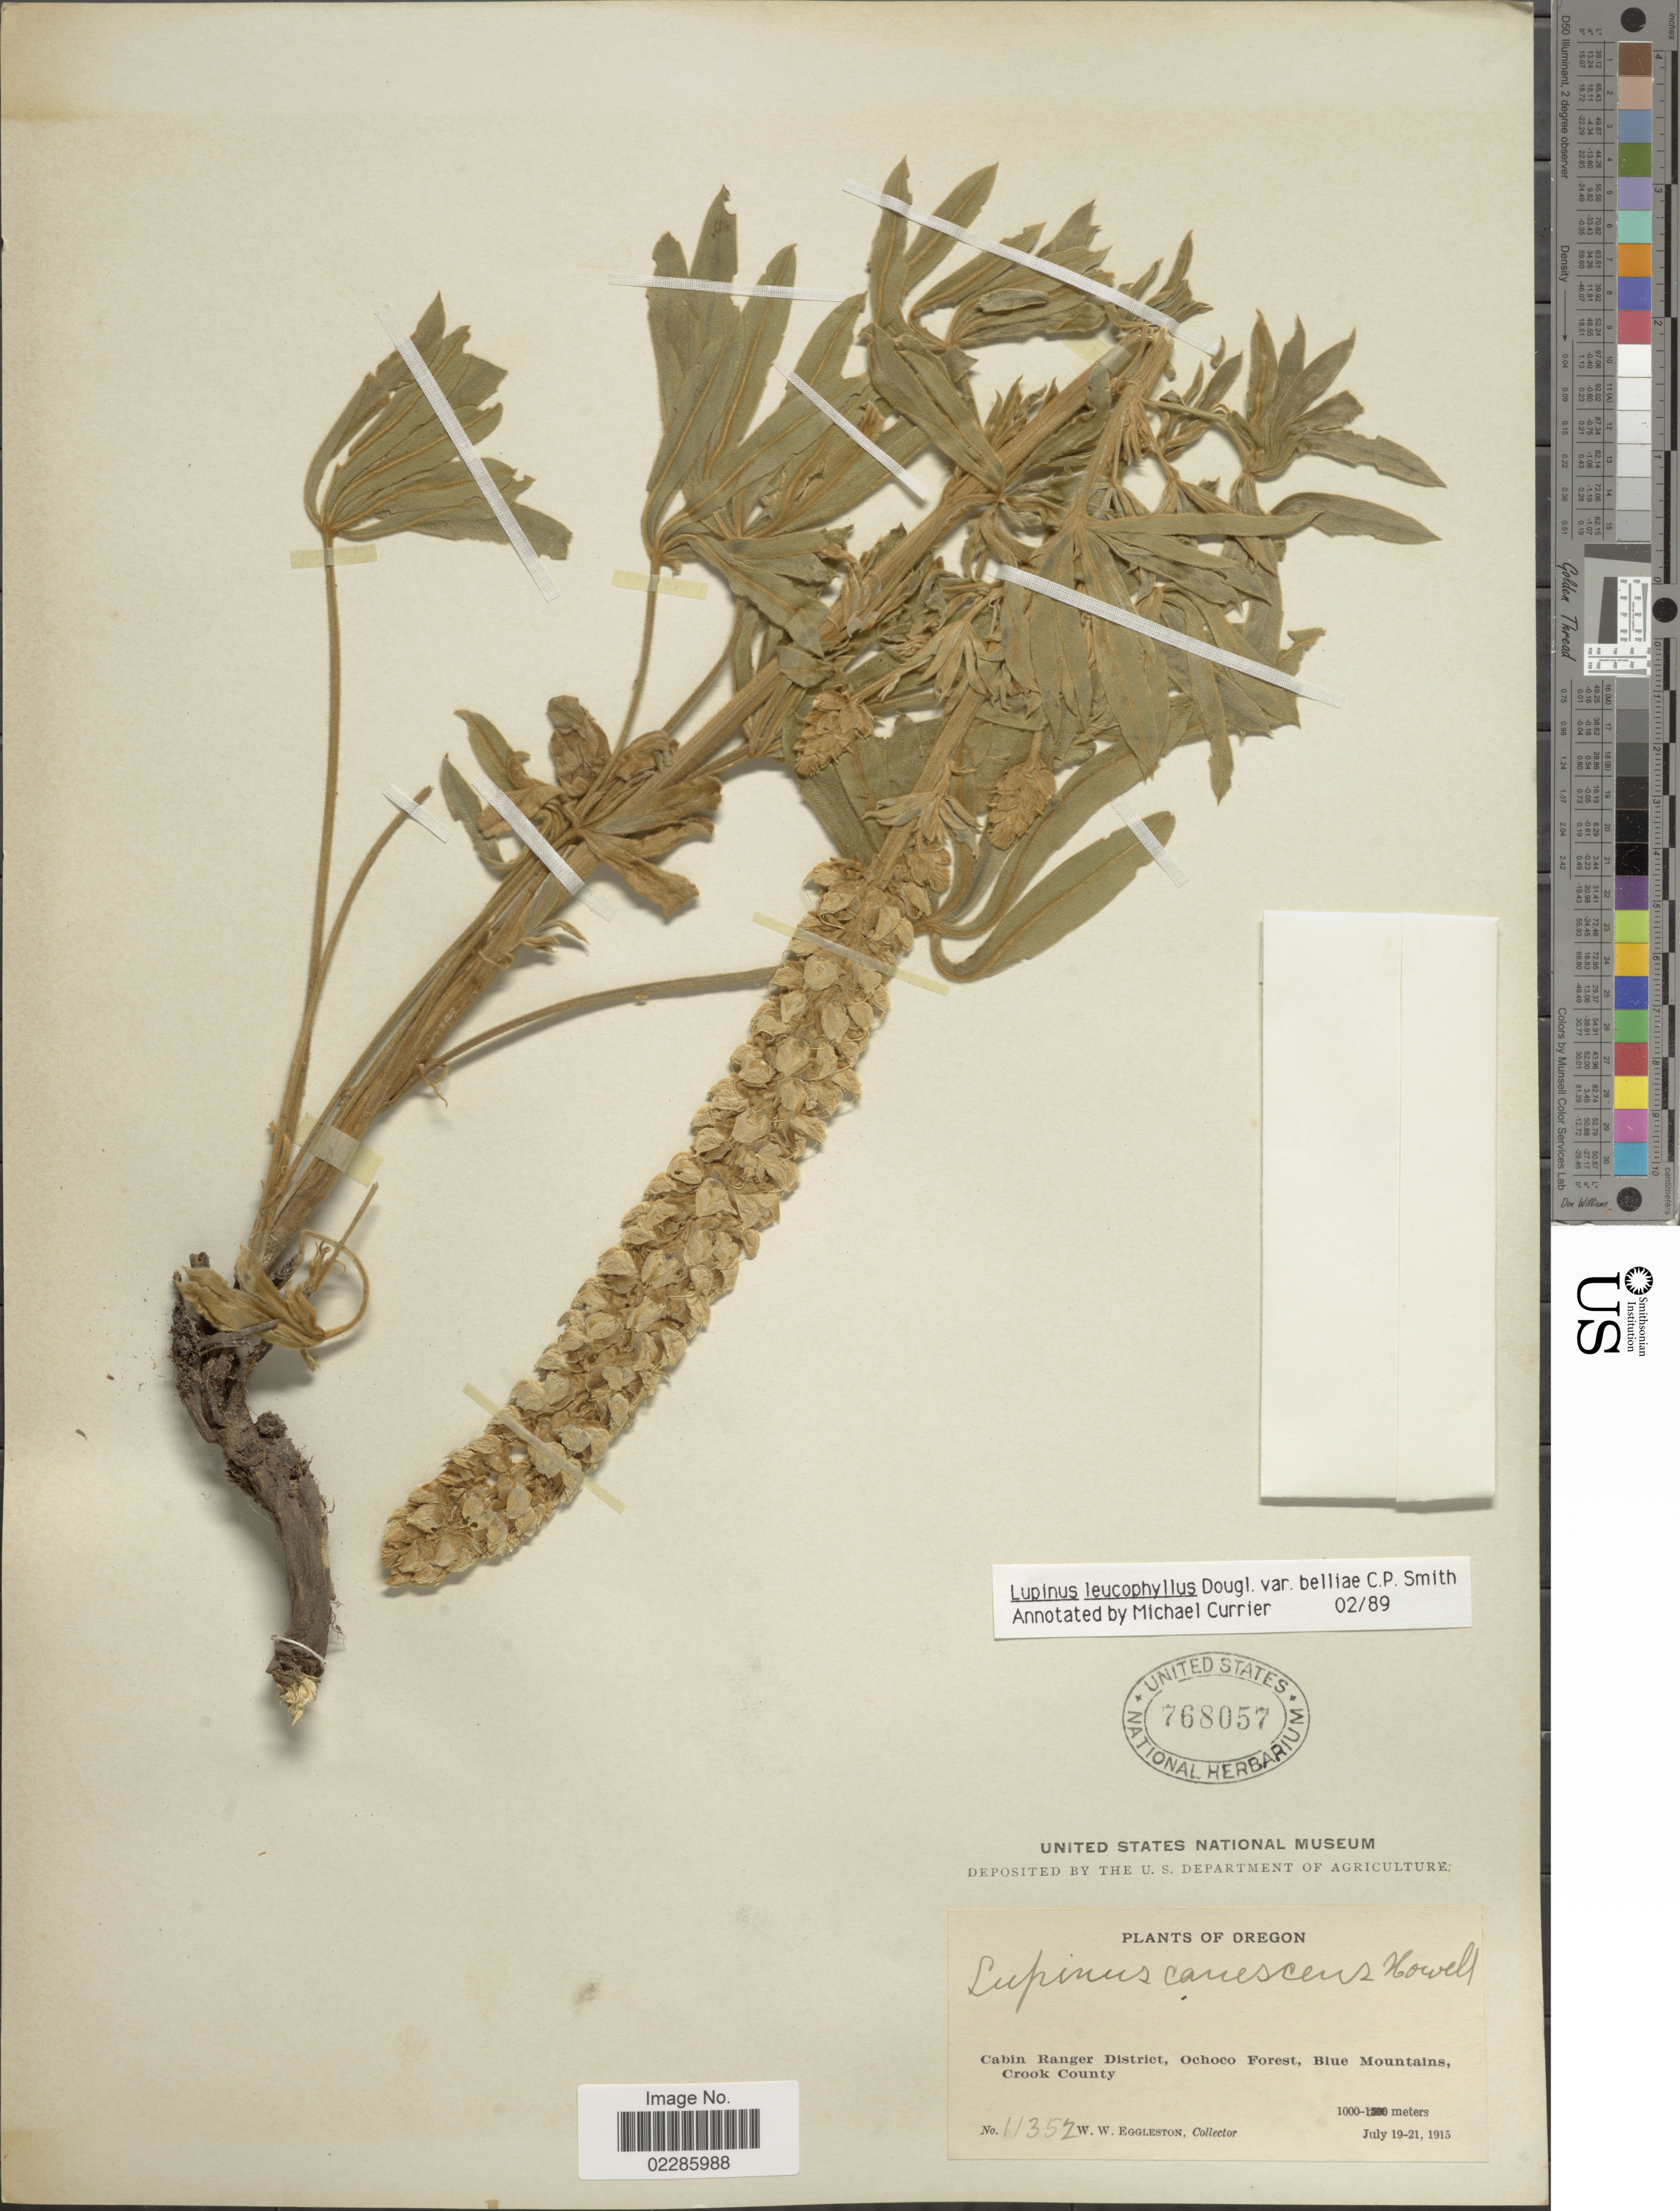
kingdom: Plantae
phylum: Tracheophyta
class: Magnoliopsida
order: Fabales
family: Fabaceae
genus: Lupinus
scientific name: Lupinus leucophyllus var. belliae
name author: C.P. Sm.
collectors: W. W. Eggleston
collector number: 11352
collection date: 1915-07-19/1915-07-21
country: United States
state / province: Oregon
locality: Cabin Ranger Distrcit, ochoco Forest, Blue Mountains, Crook County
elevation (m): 1000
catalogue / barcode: US 768057